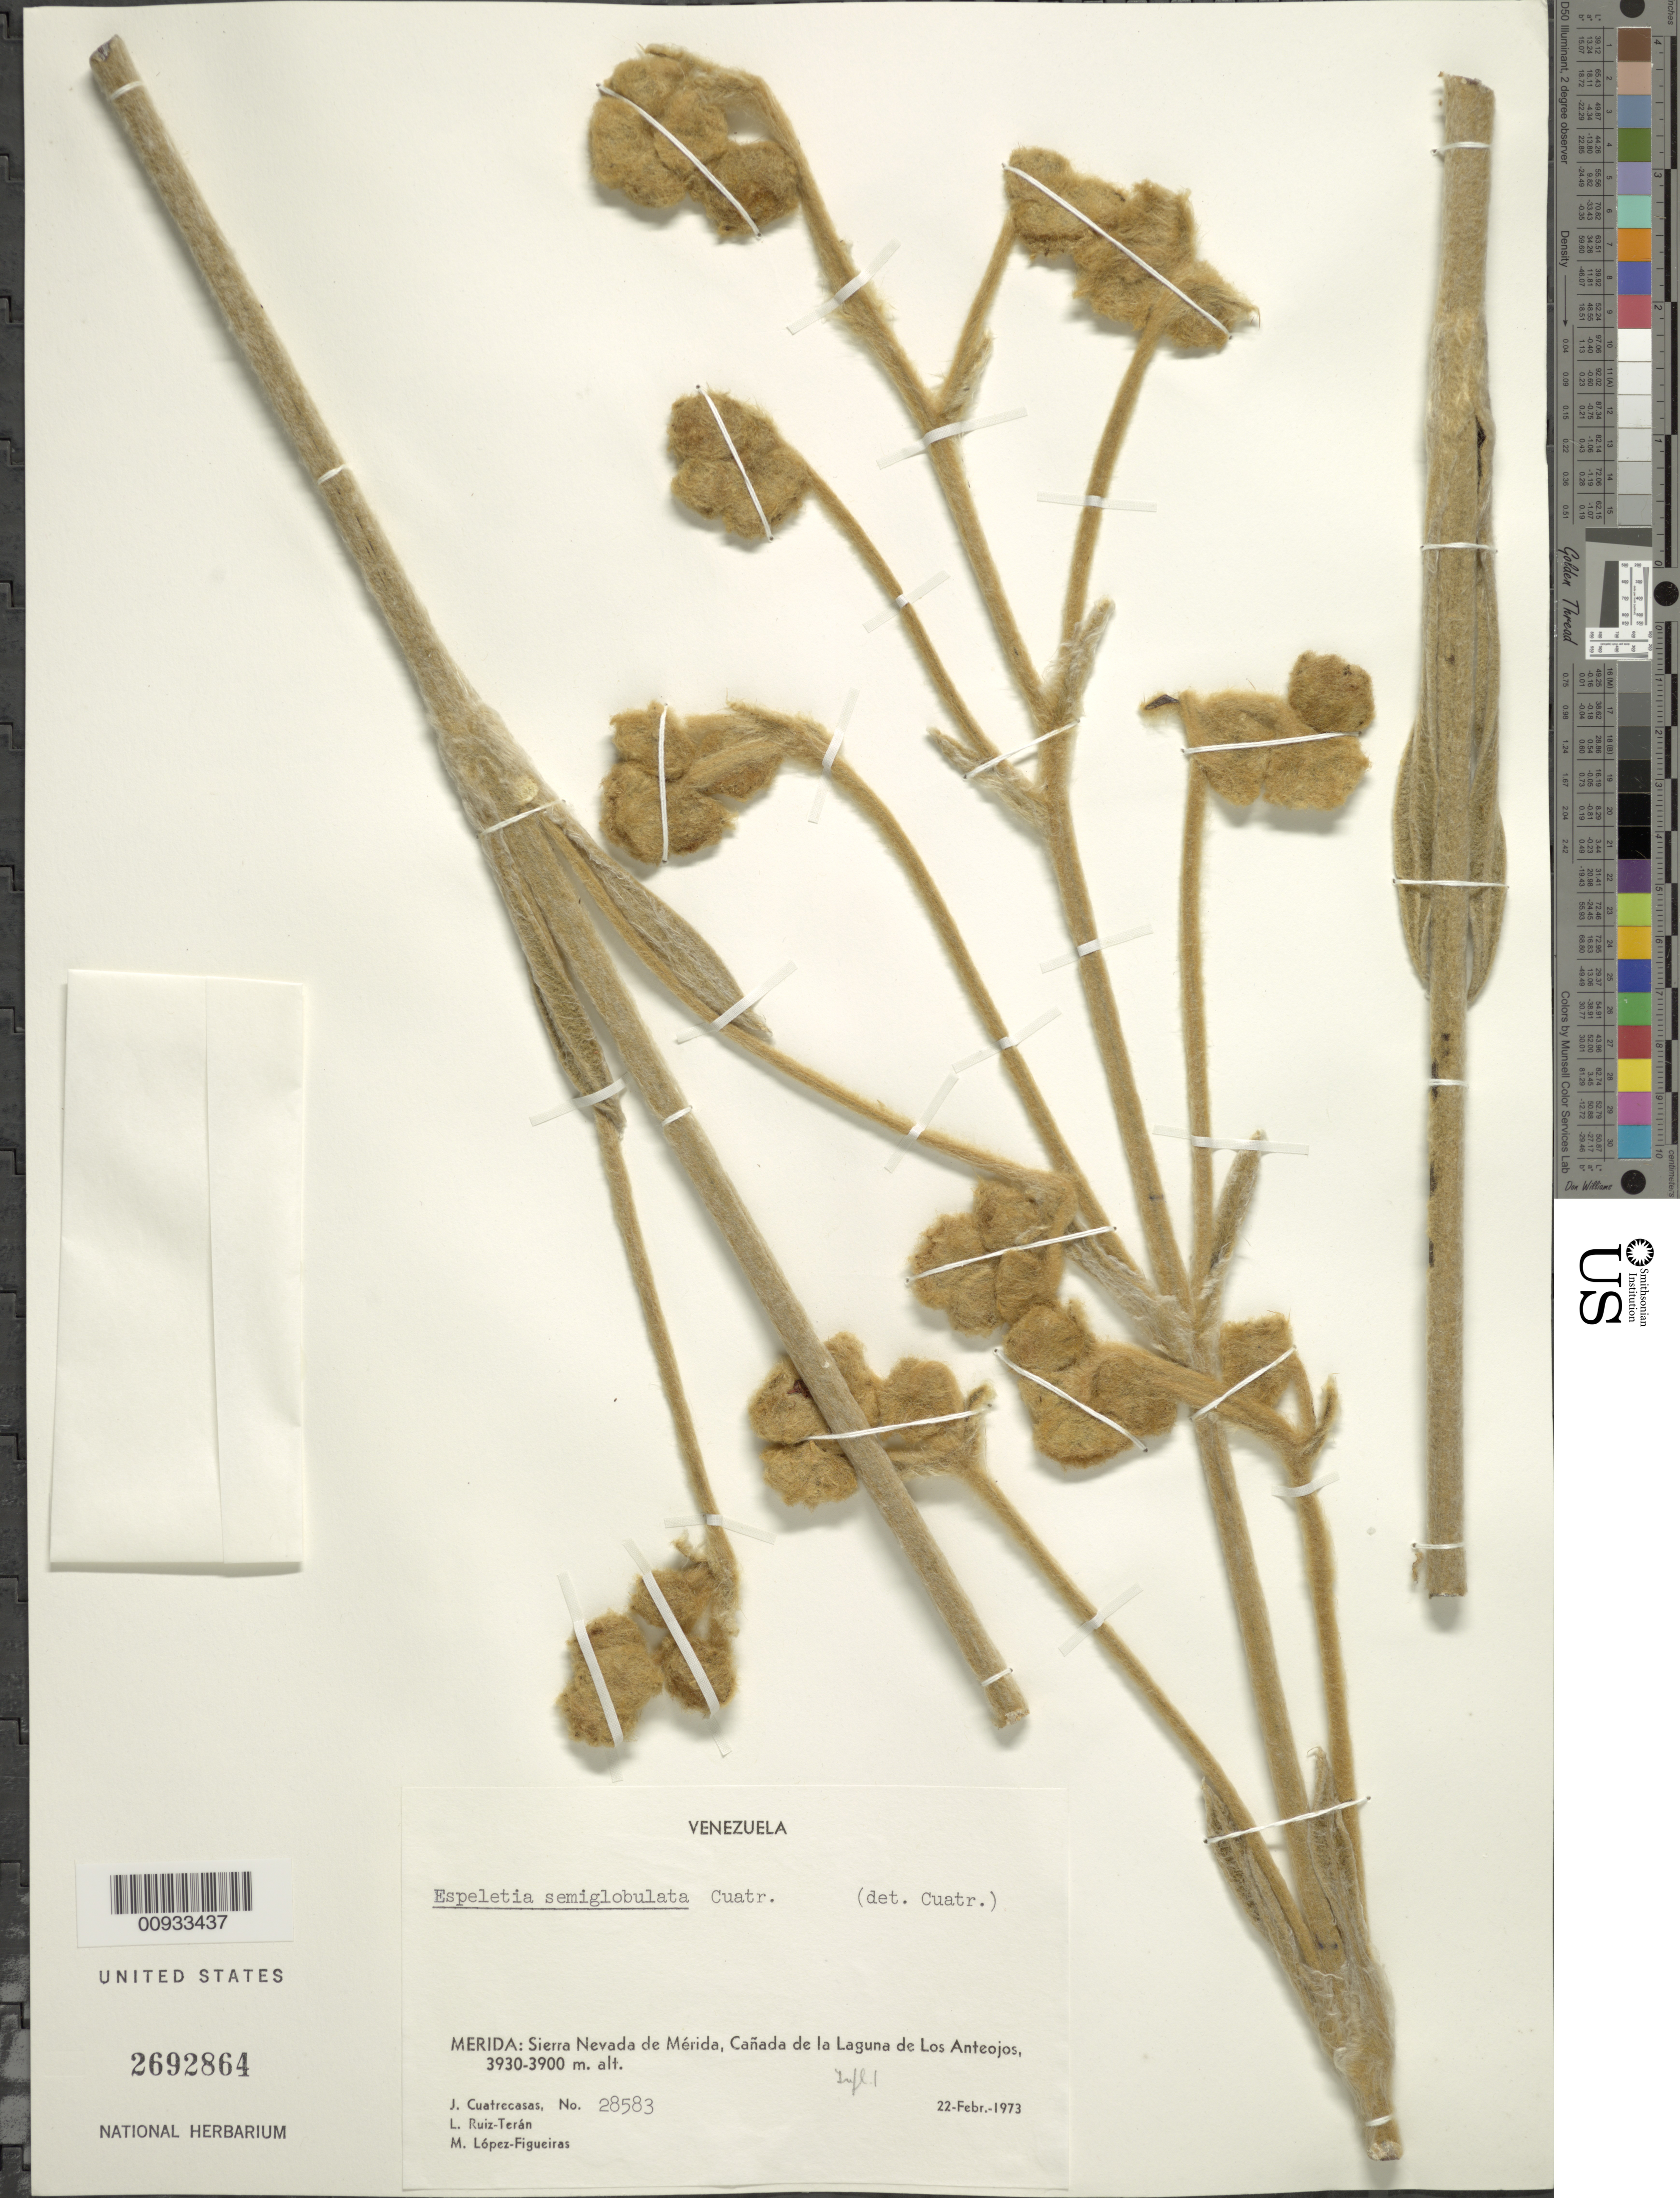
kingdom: Plantae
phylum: Tracheophyta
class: Magnoliopsida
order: Asterales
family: Asteraceae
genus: Espeletia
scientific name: Espeletia semiglobulata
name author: Cuatrec.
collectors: J. Cuatrecasas, L. E. Ruíz-Terán & M. López Figueiras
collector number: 28583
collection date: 1973-02-22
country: Venezuela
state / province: Mérida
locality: Sierra Nevada de Merida, Canada de la Laguna de Los Anteojos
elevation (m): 3900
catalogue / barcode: US 2692864